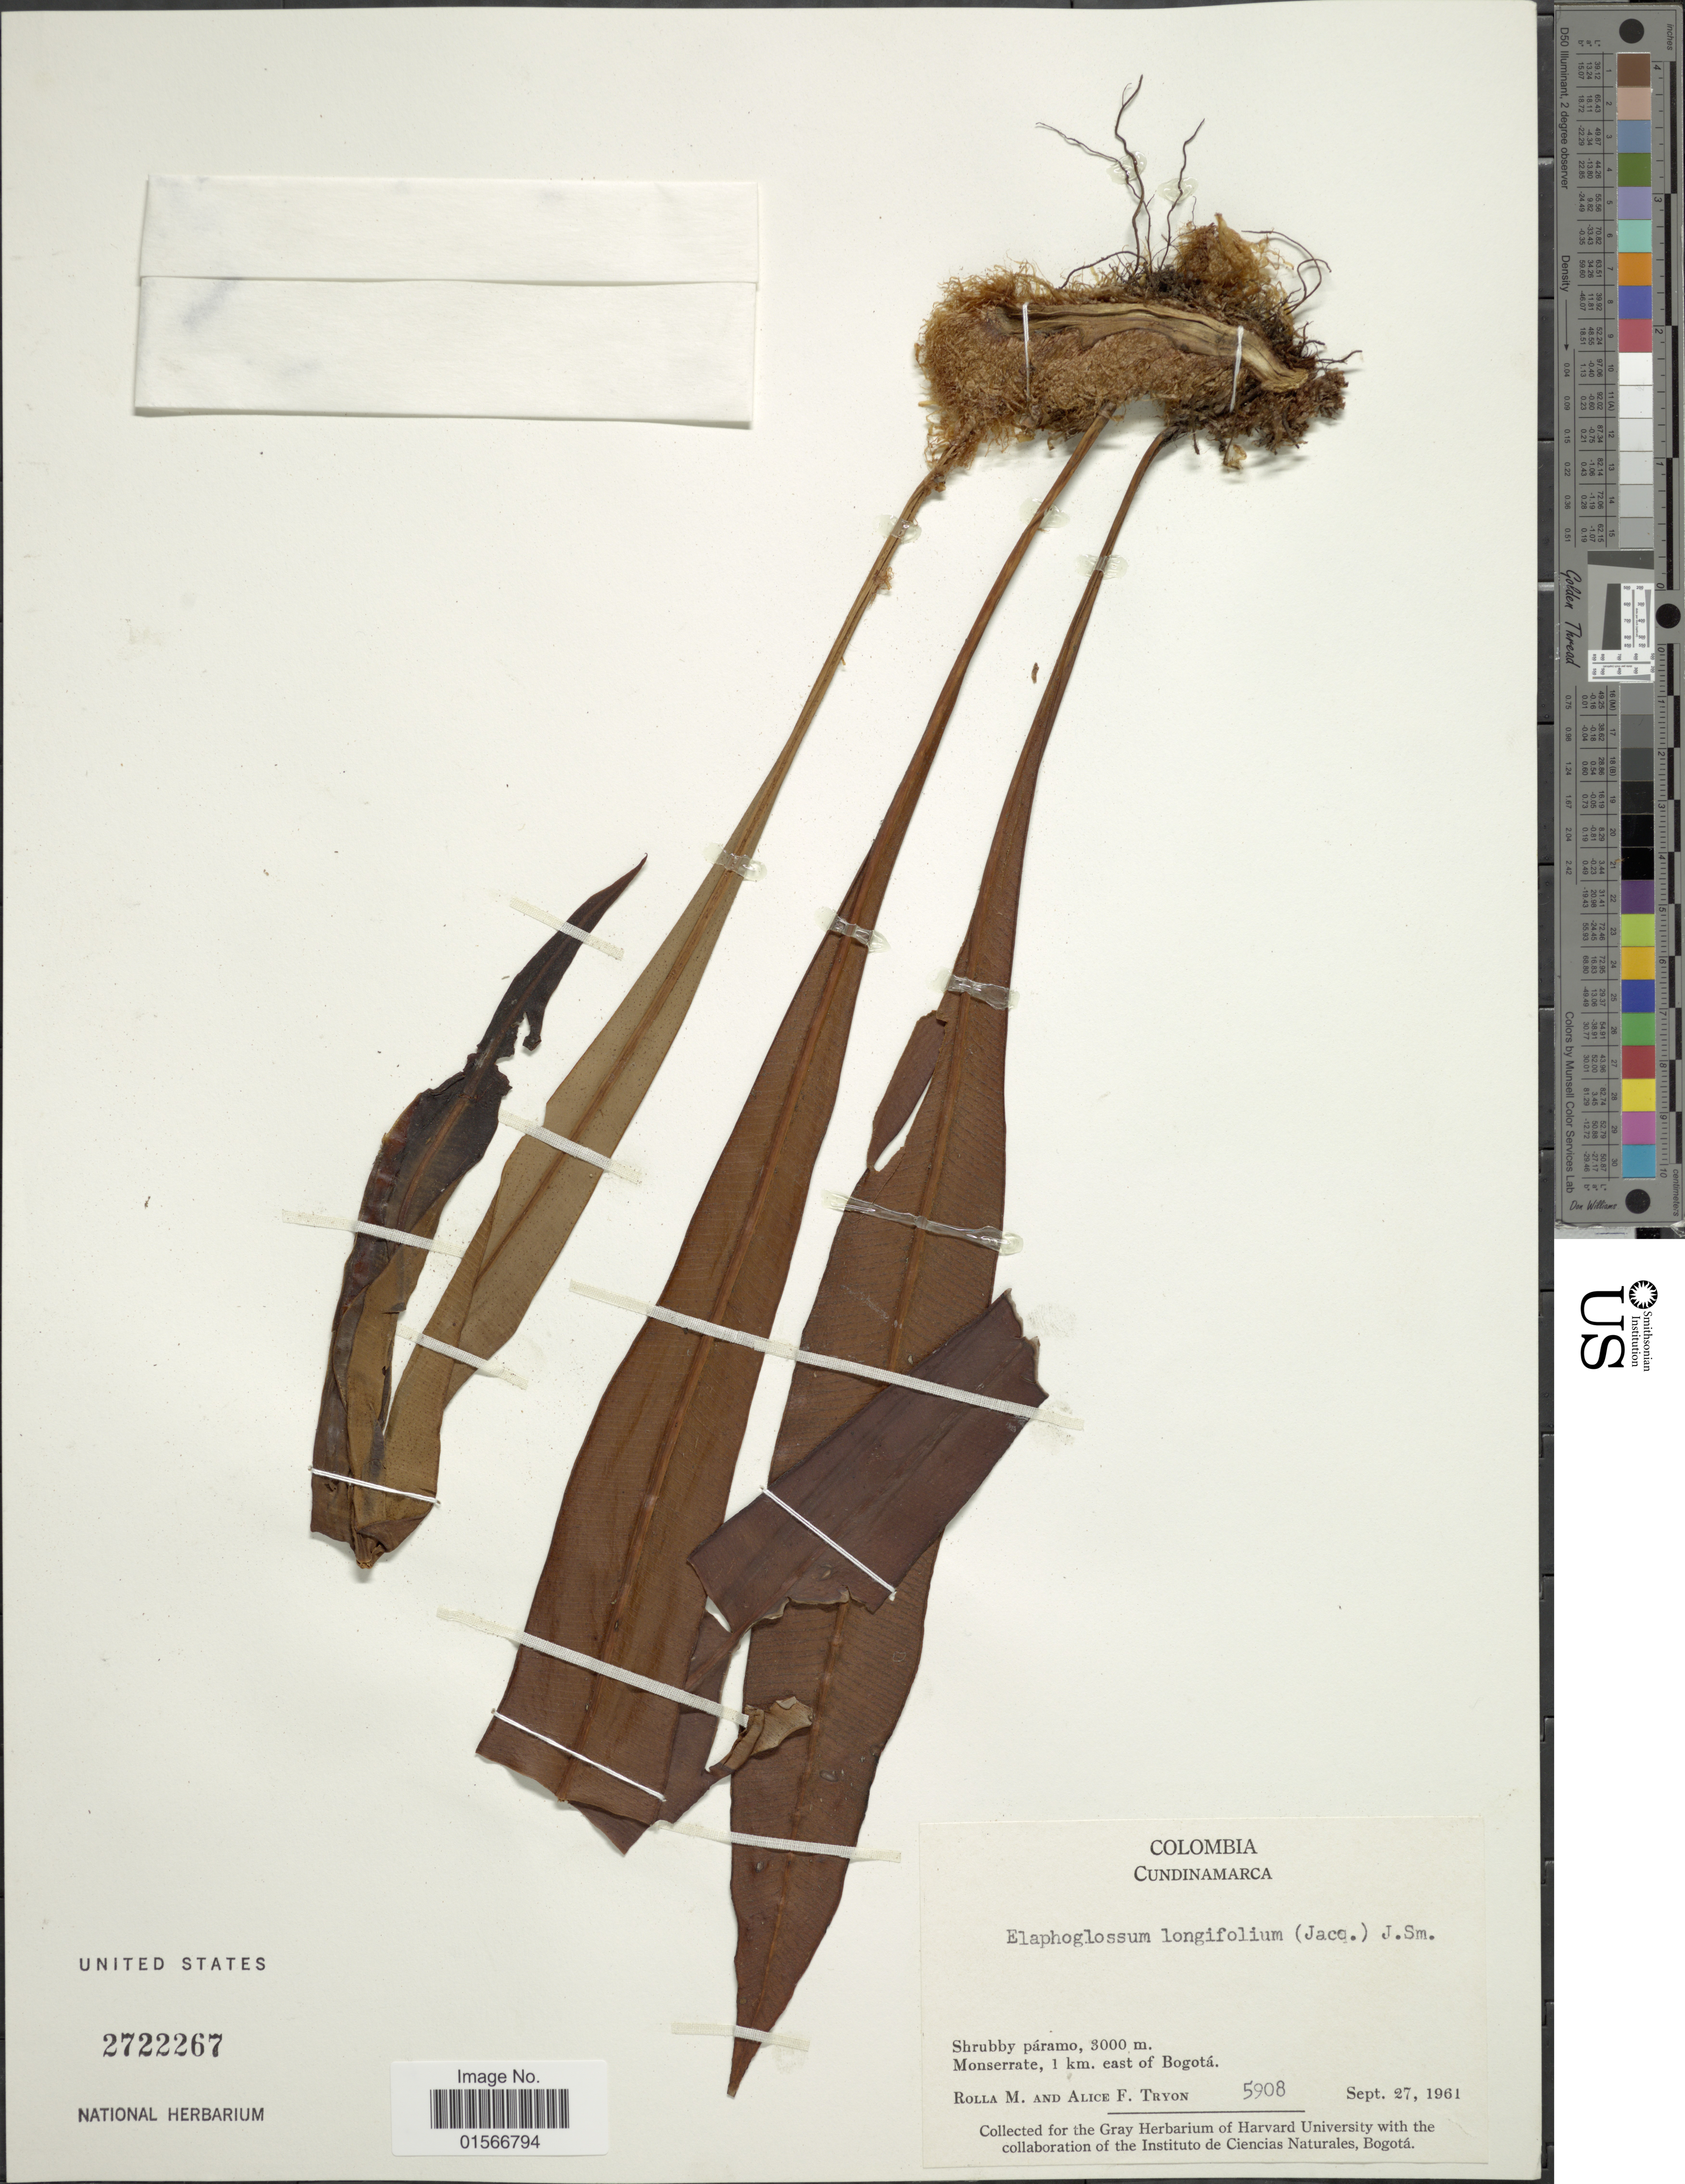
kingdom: Plantae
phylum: Tracheophyta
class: Polypodiopsida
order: Polypodiales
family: Dryopteridaceae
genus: Elaphoglossum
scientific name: Elaphoglossum latifolium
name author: (Sw.) J. Sm.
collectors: R. M. Tryon & A. F. Tryon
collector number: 5908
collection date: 1961-09-27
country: Colombia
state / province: Cundinamarca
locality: Monserrate, 1 km. east of Bogotá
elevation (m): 3000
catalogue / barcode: US 2722267